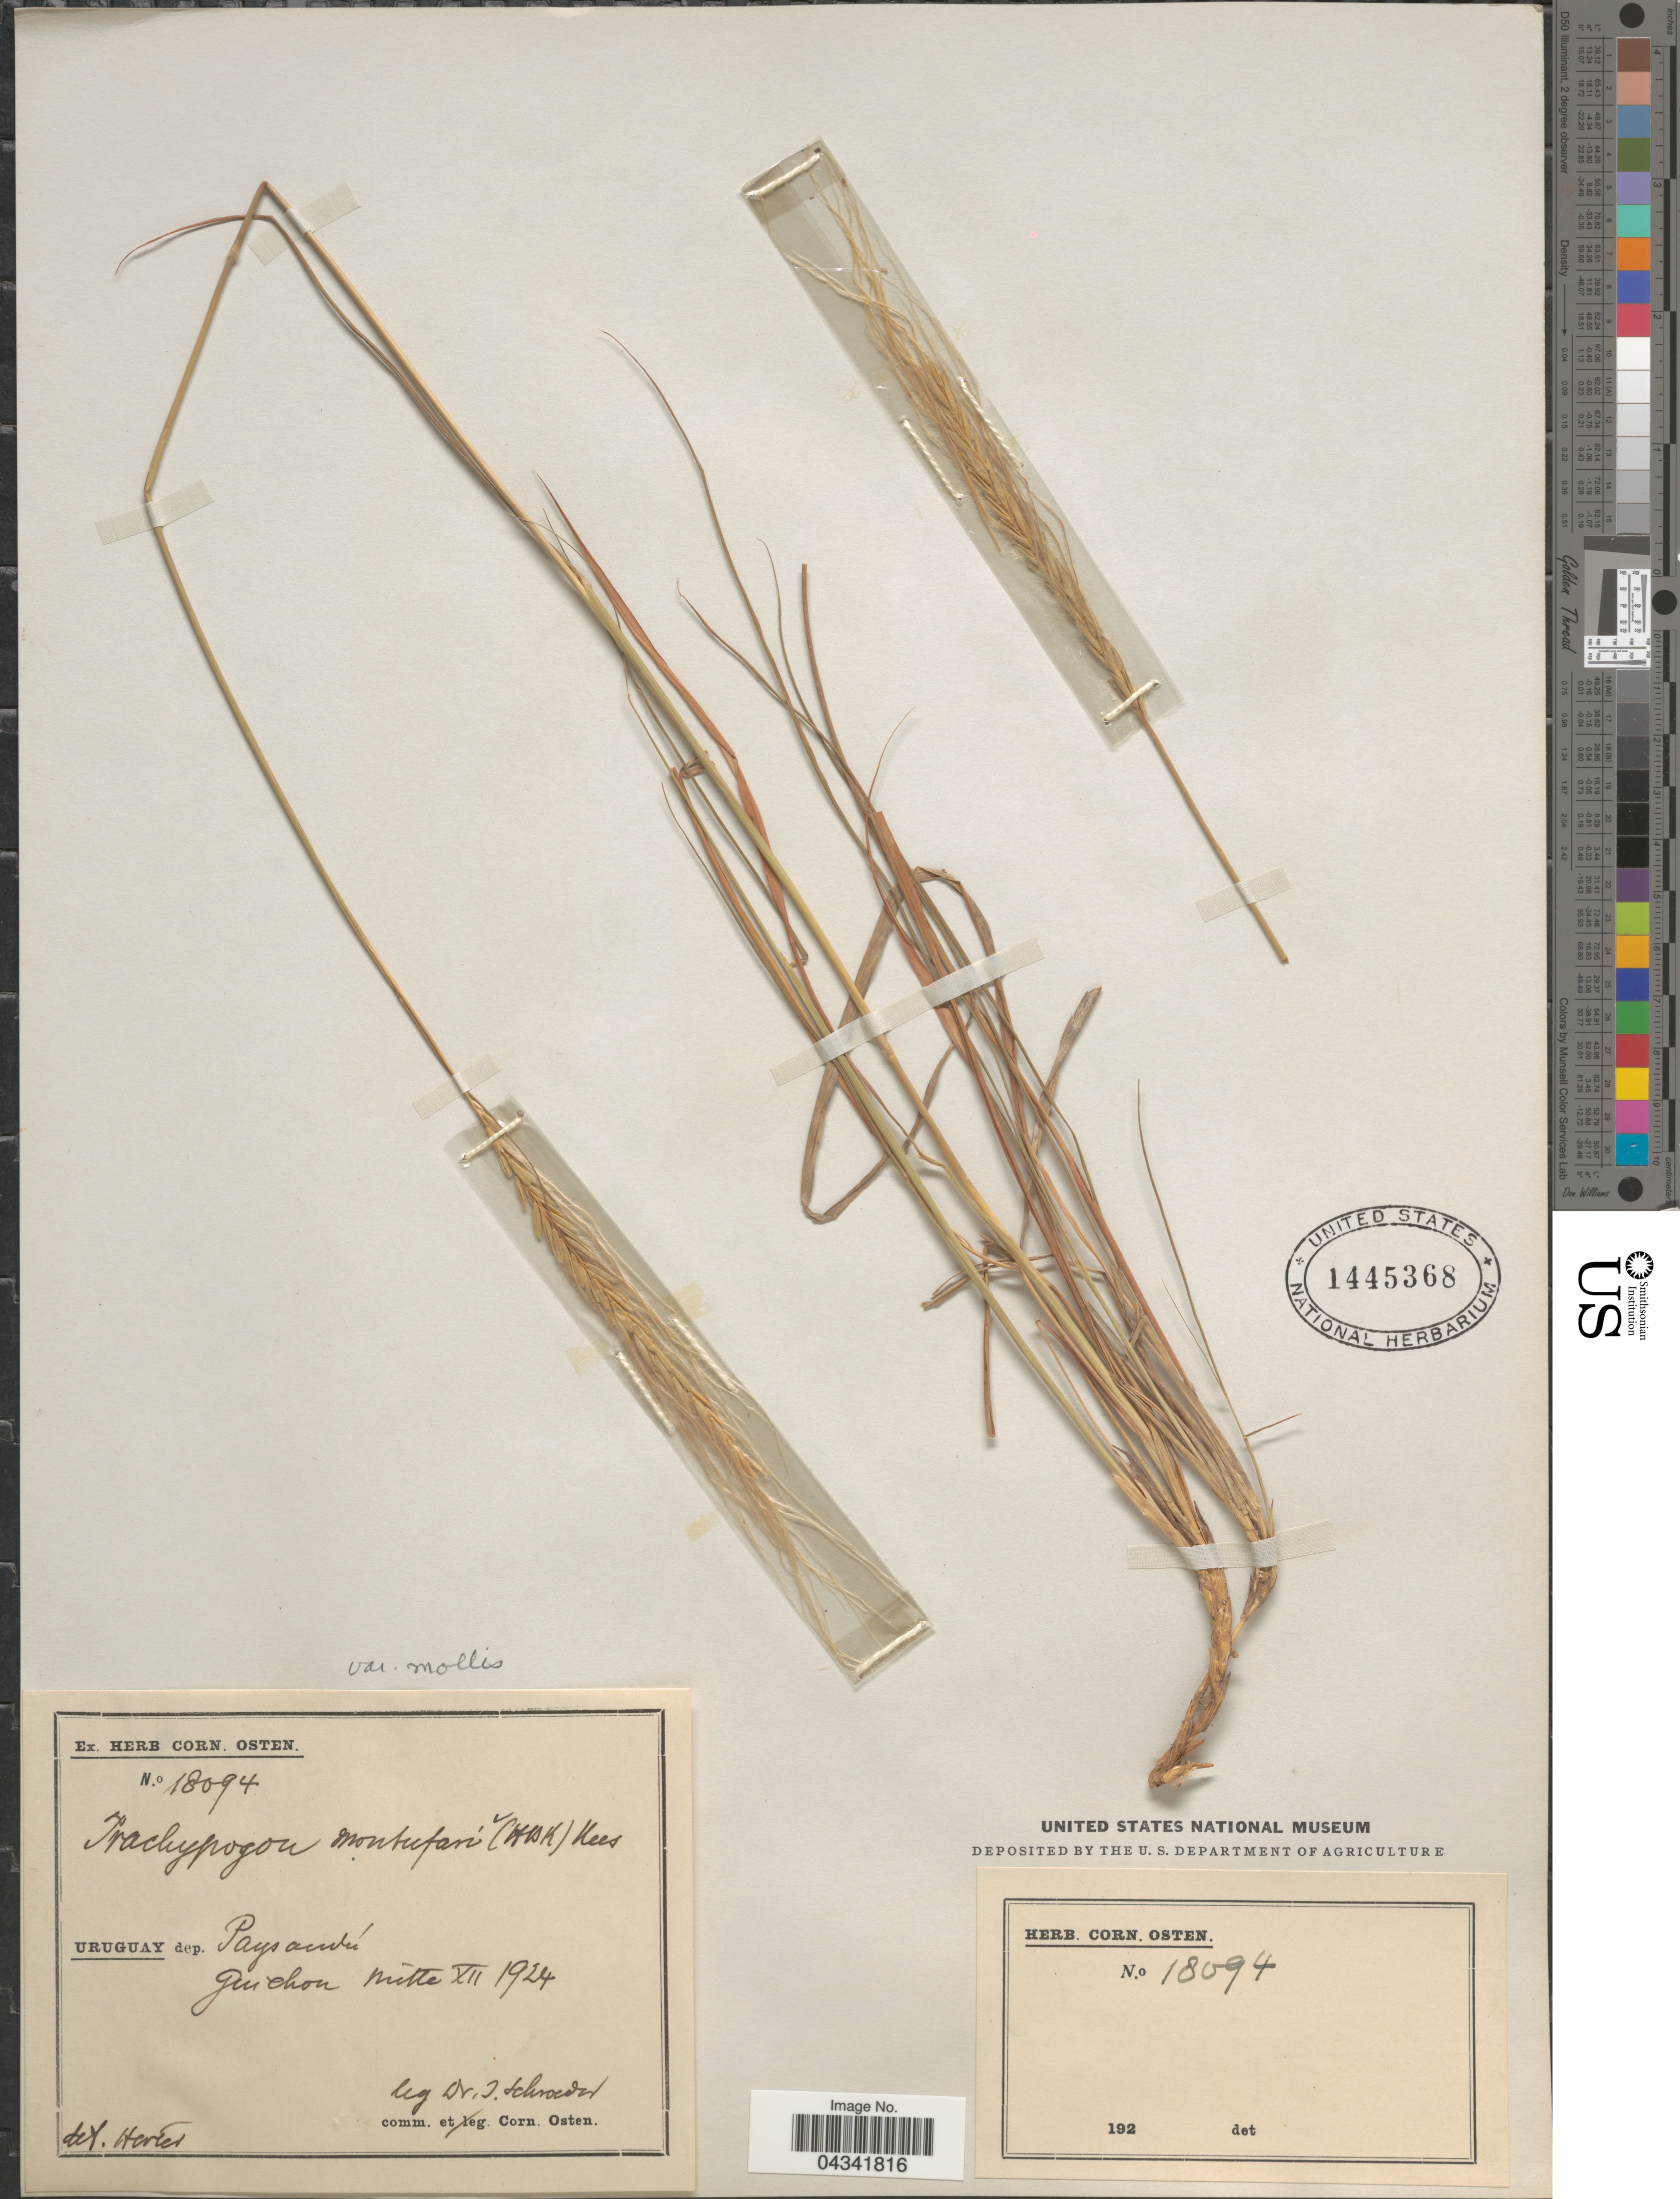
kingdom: Plantae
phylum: Tracheophyta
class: Liliopsida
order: Poales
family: Poaceae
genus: Trachypogon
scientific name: Trachypogon spicatus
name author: (L. f.) Kuntze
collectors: J. Schroeder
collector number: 18094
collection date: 1924-12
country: Uruguay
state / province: Paysandu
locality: Dep. Paysandú. Guichon mitte.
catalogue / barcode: US 1445368